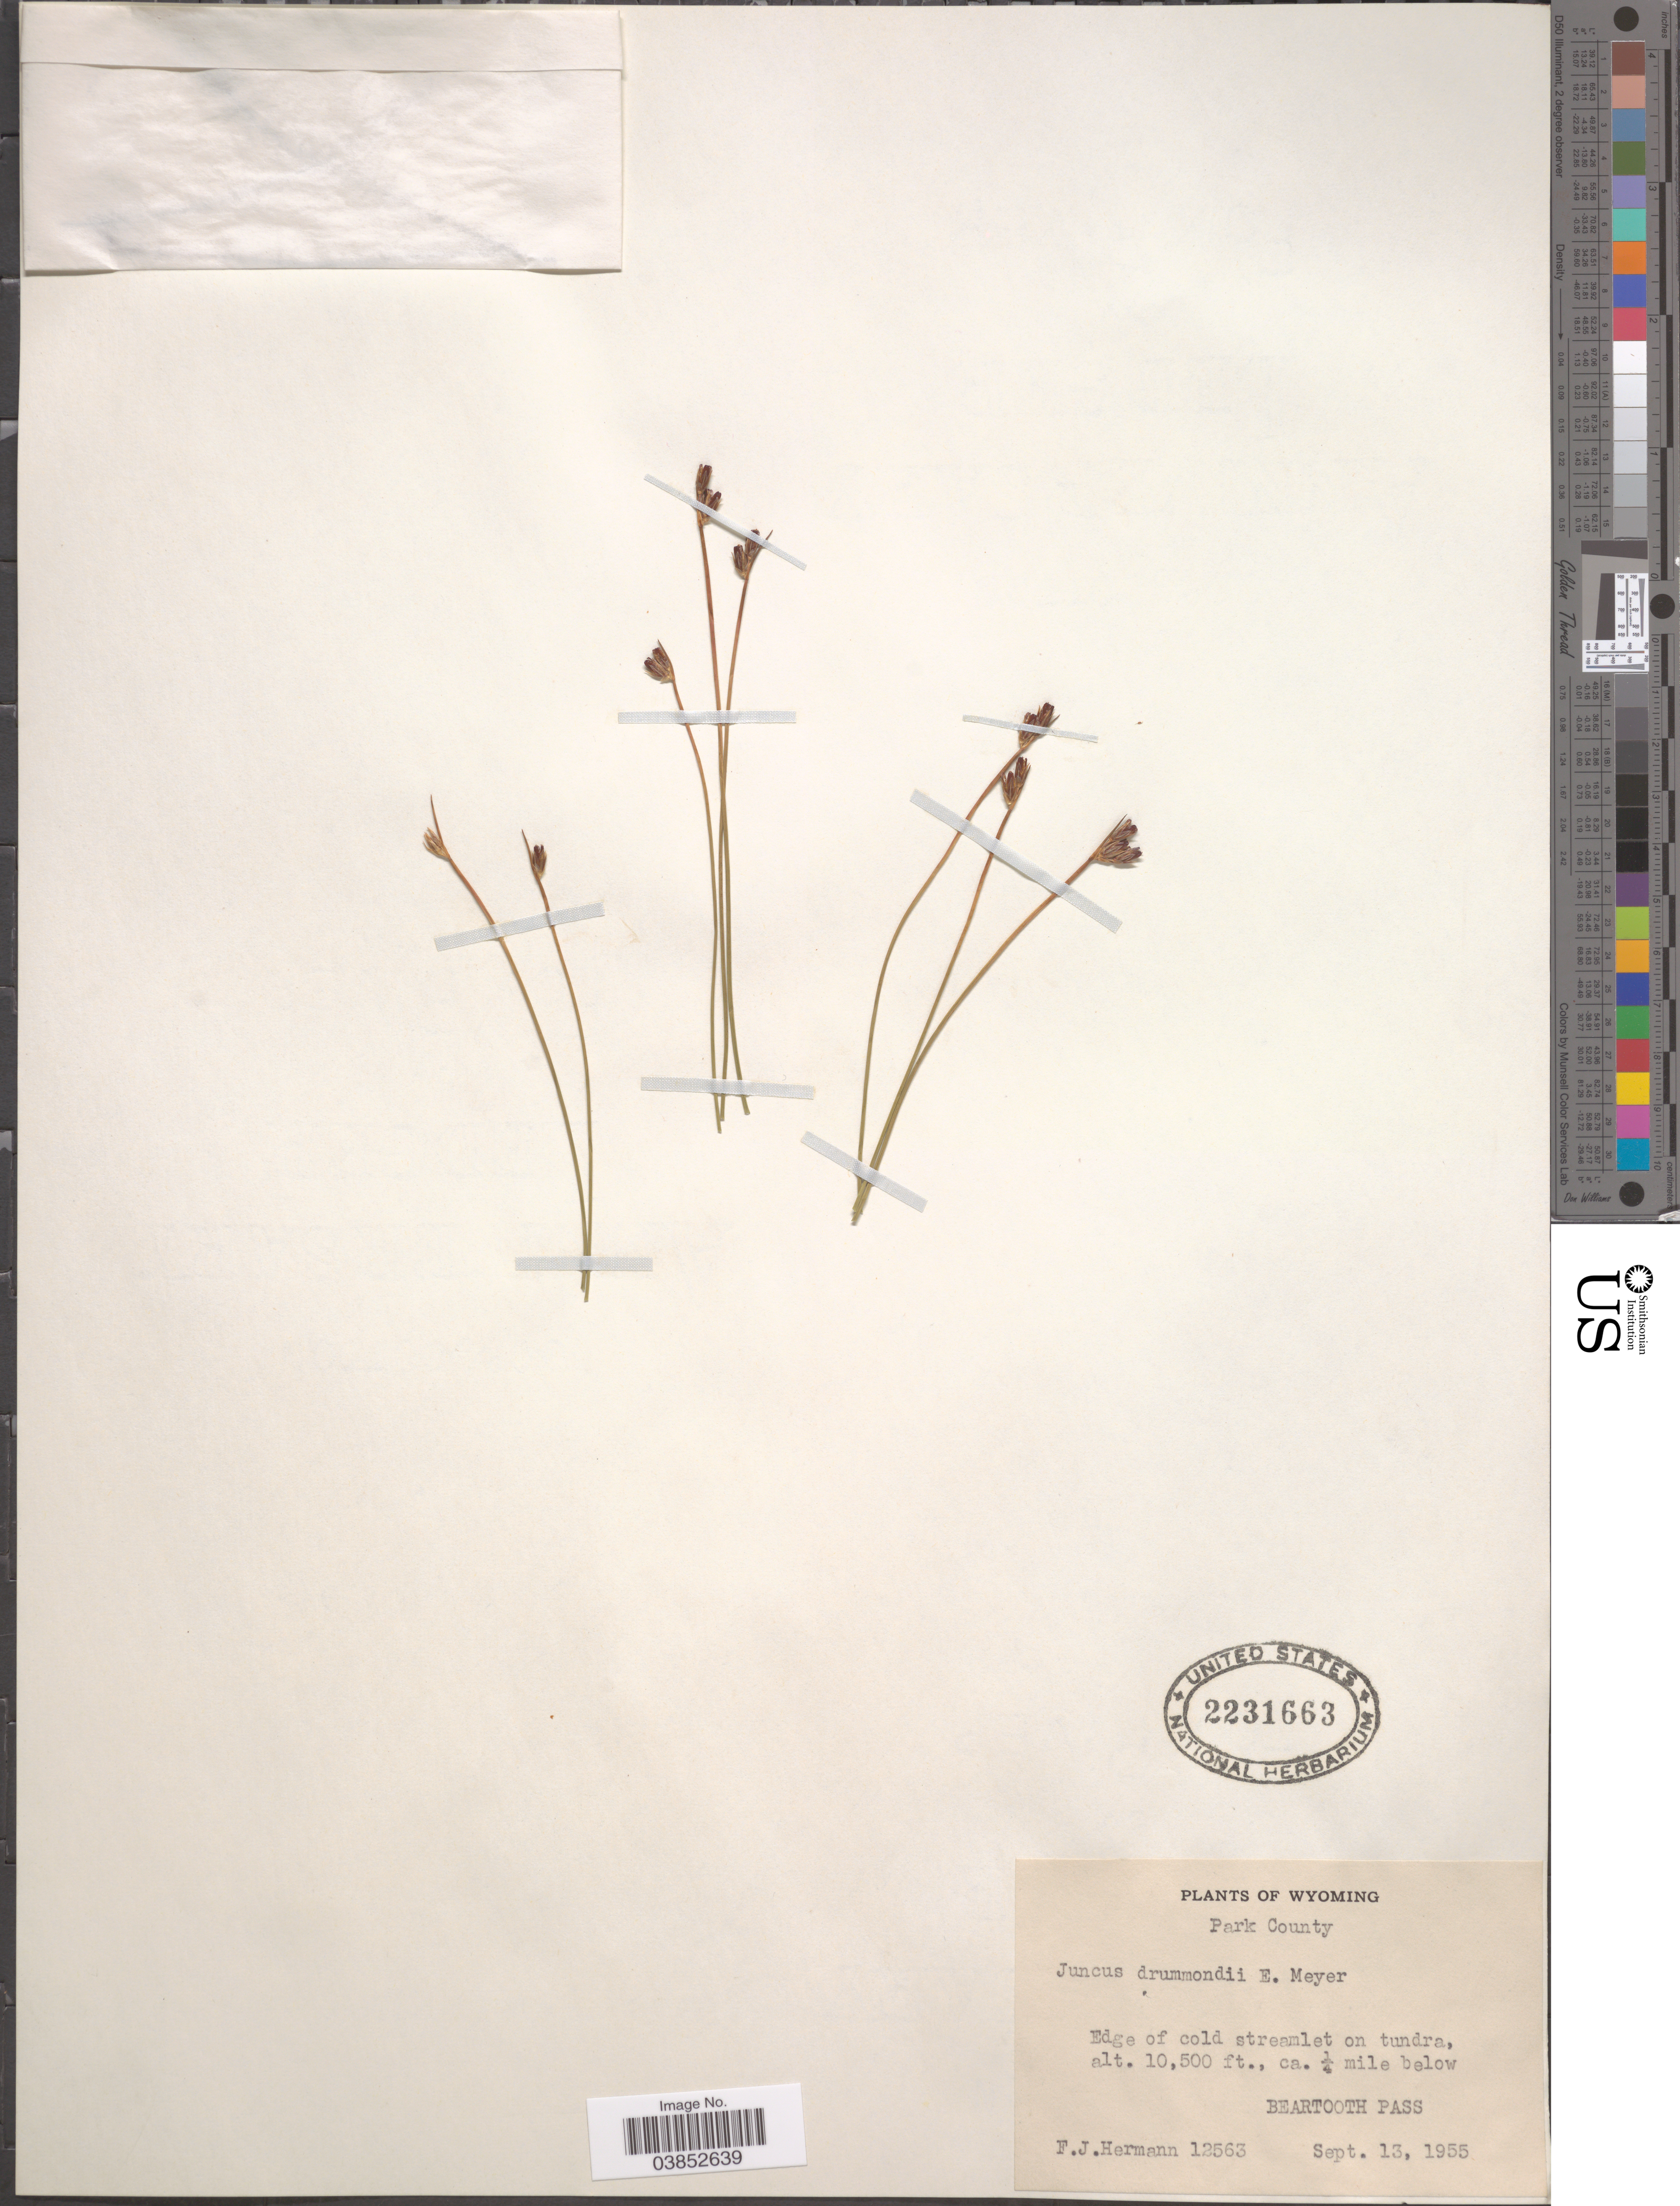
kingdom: Plantae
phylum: Tracheophyta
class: Liliopsida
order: Poales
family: Juncaceae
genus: Juncus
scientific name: Juncus drummondii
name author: E. Mey.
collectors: F. J. Hermann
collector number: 12563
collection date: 1955-09-13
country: United States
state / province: Wyoming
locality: Park County. Ca. ¼ mile below Beartooth Pass.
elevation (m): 3200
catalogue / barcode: US 2231663